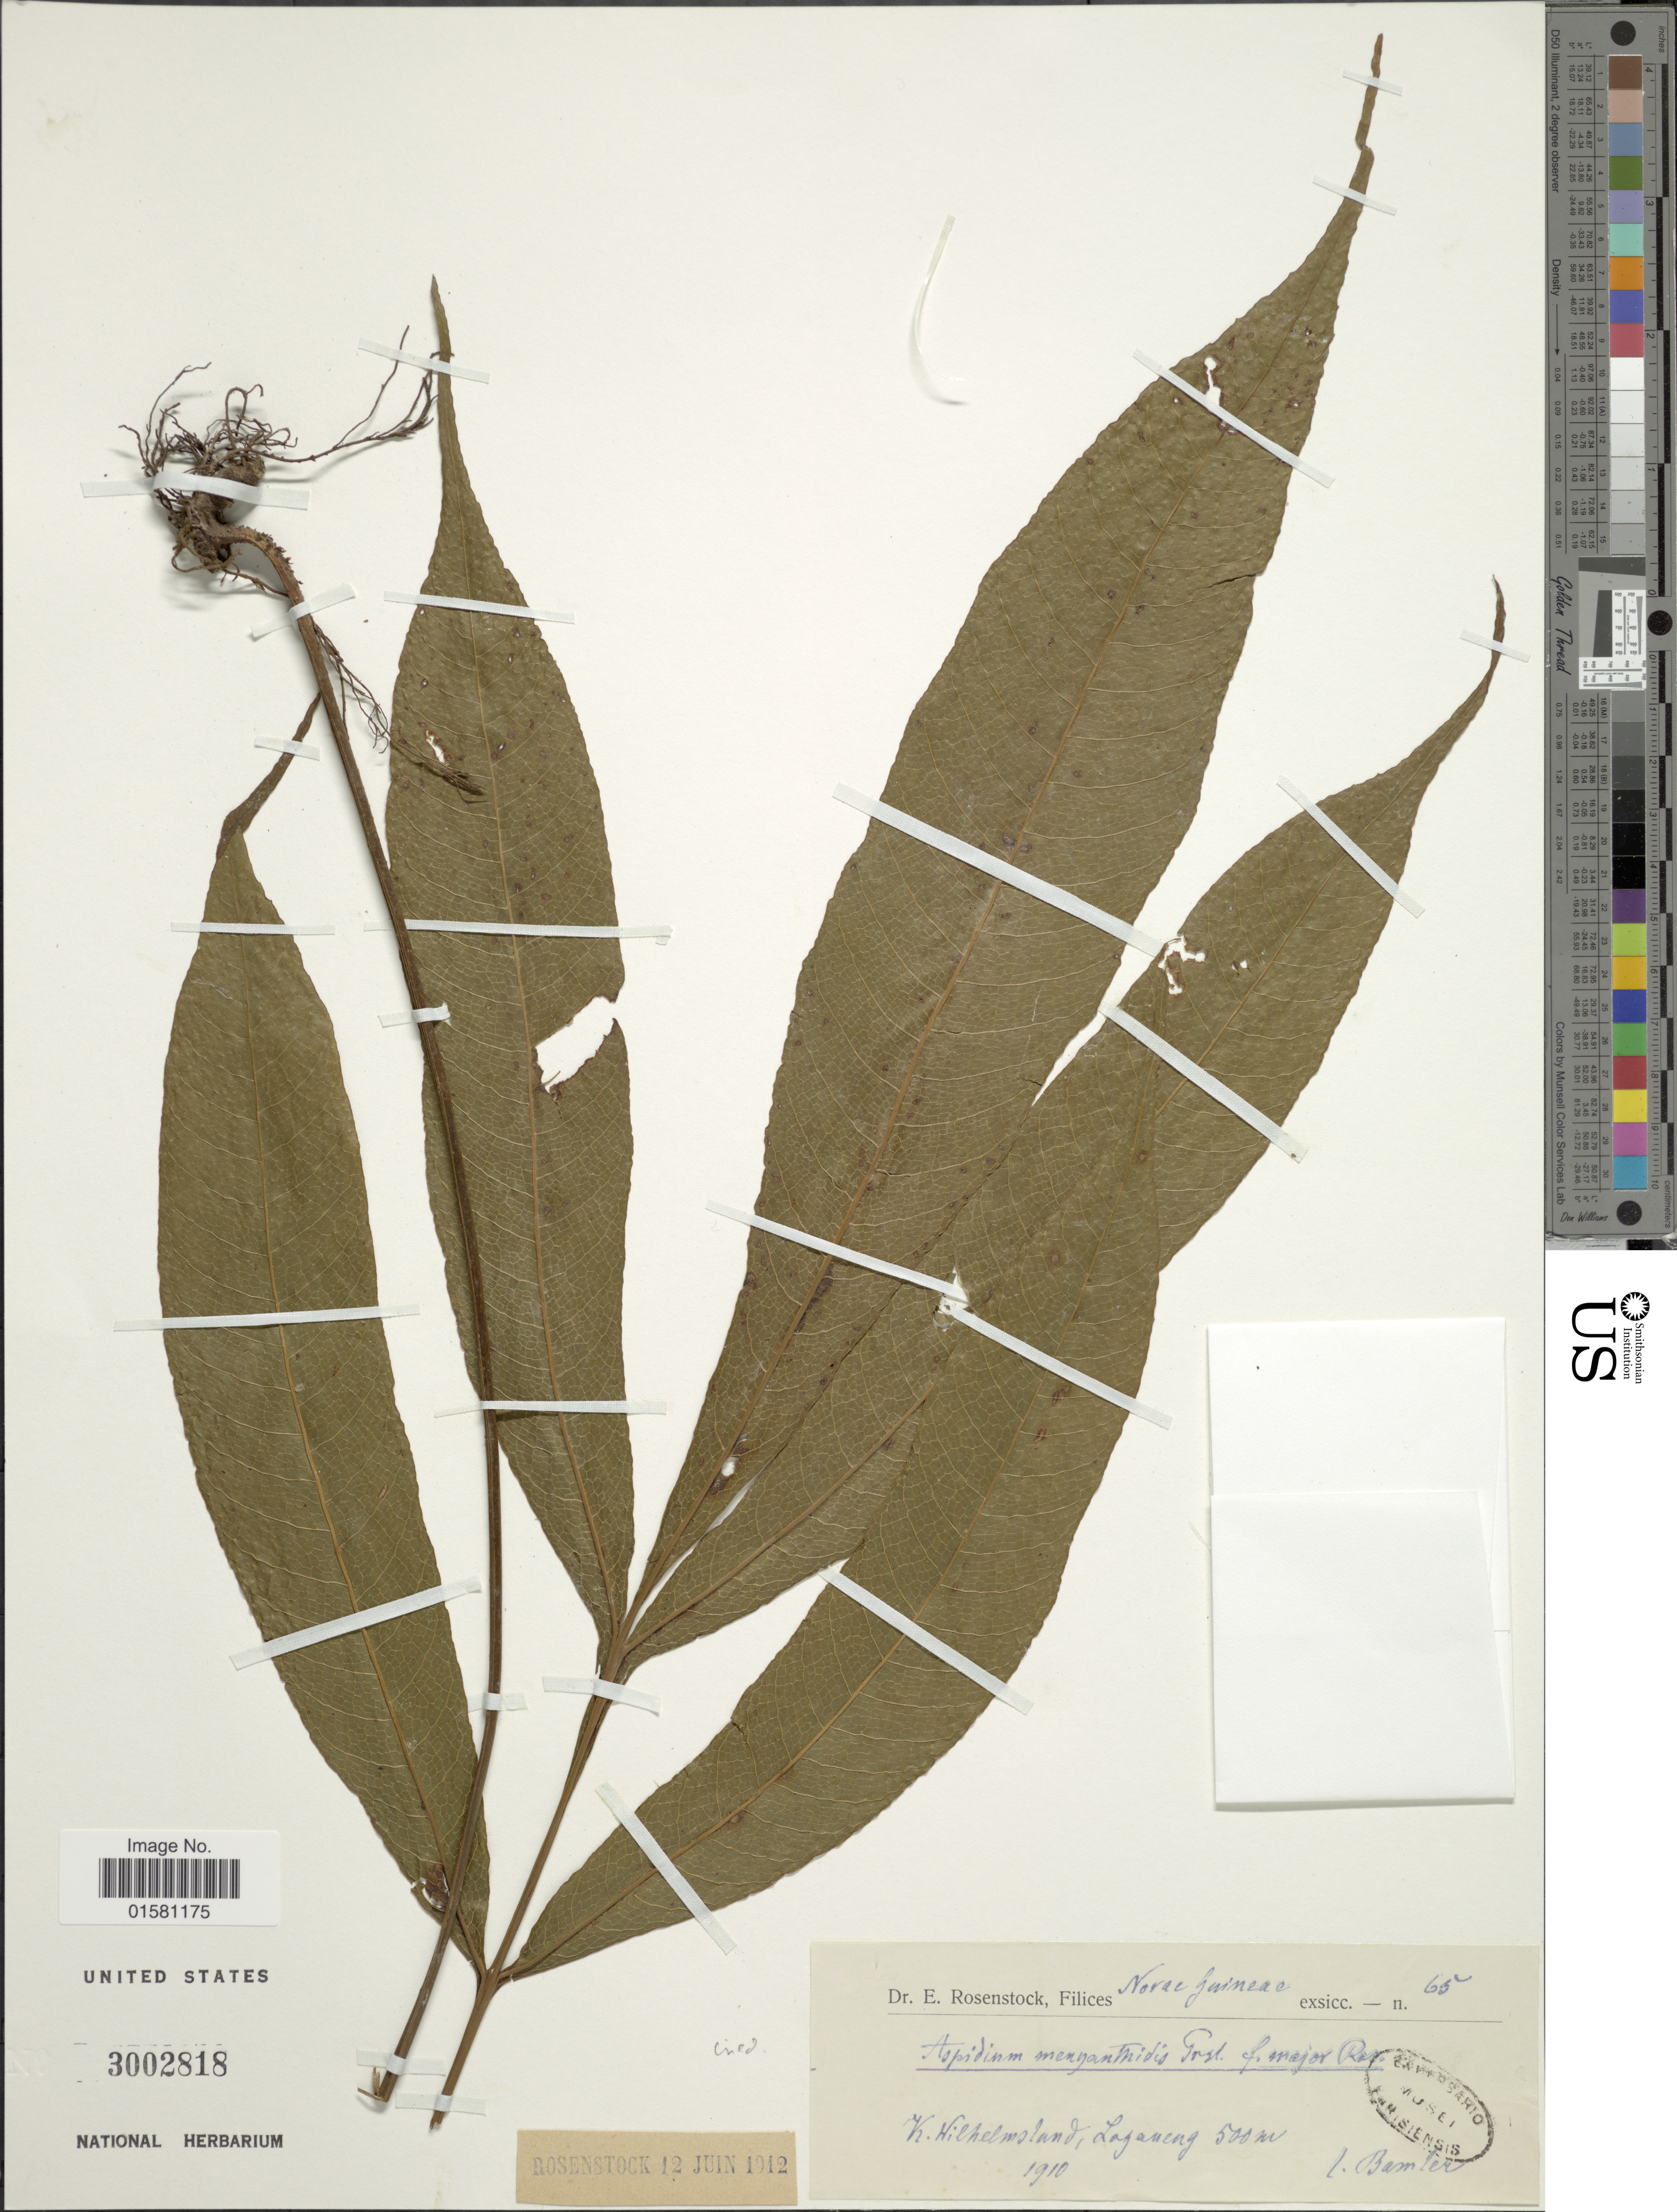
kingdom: Plantae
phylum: Tracheophyta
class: Polypodiopsida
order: Polypodiales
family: Tectariaceae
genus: Tectaria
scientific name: Tectaria menyanthidis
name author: (C. Presl) Copel.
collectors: Bamler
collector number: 65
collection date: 1910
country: Papua New Guinea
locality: K. Wilhelmsland, Laganeng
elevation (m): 500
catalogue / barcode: US 3002818